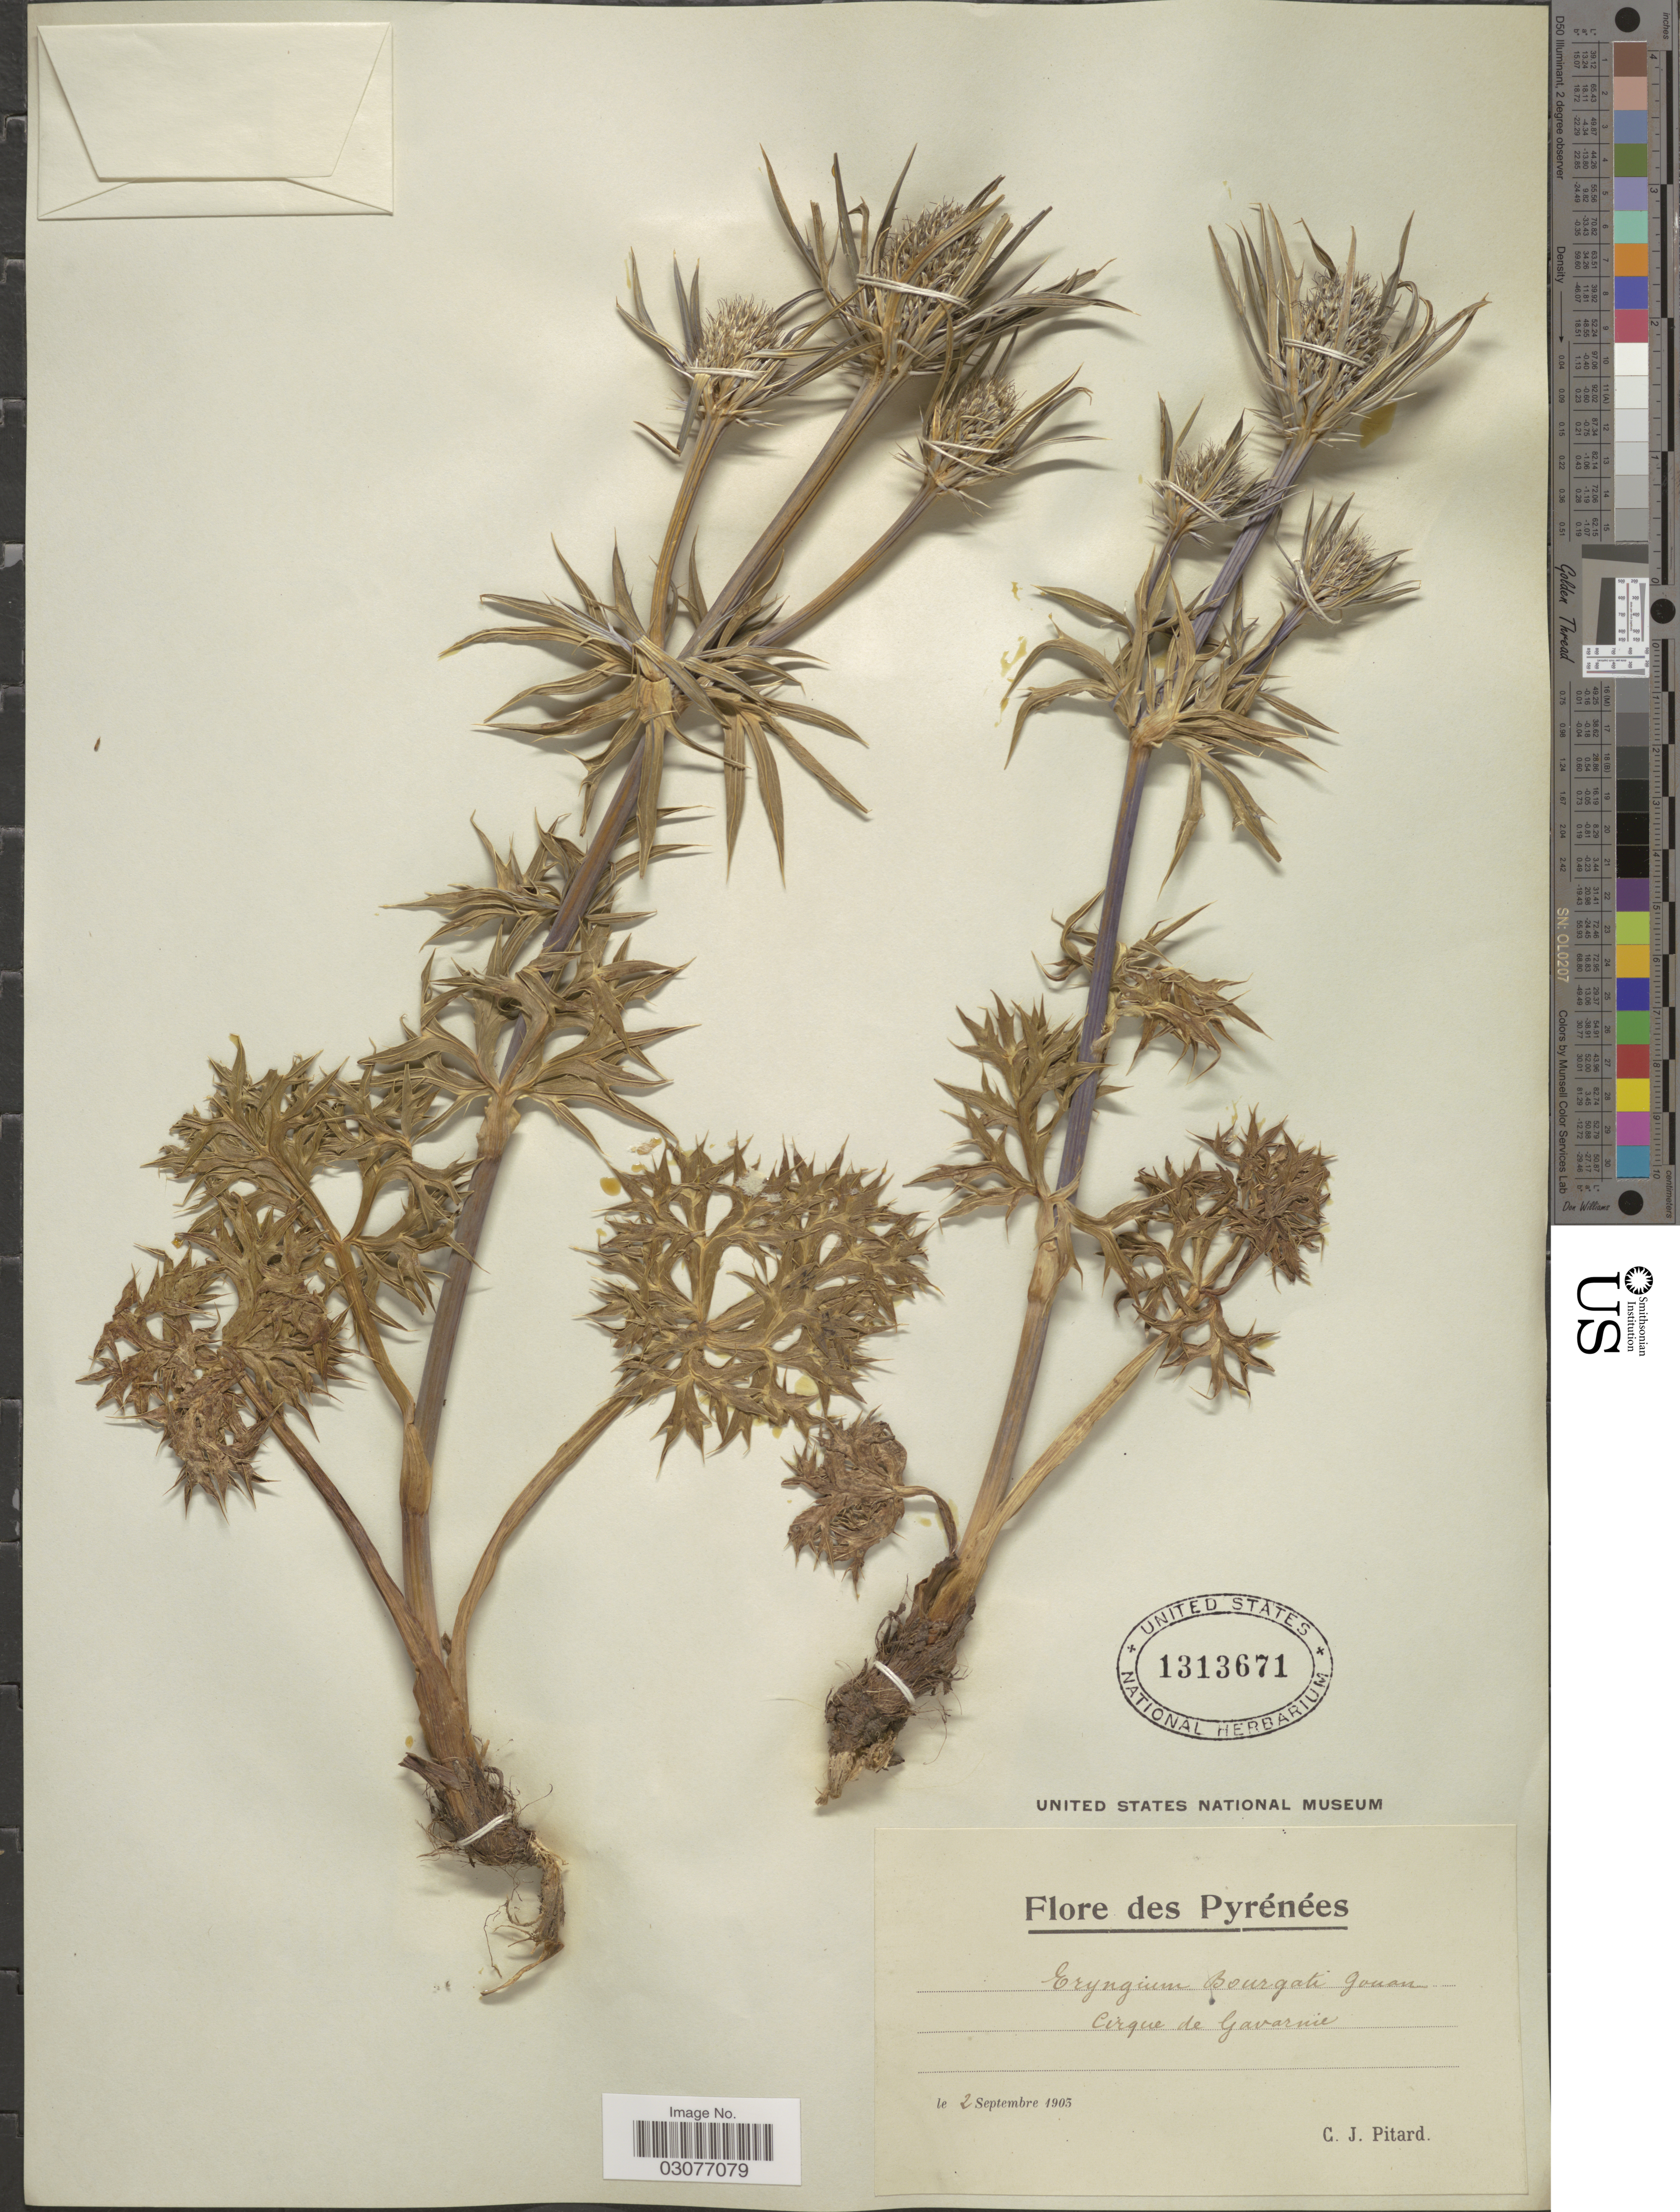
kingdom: Plantae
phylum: Tracheophyta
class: Magnoliopsida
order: Apiales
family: Apiaceae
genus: Eryngium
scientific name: Eryngium bourgatii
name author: Gouan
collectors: C. Pitard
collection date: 1905-09-02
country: France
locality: Pyrénées. Cirque de Gavarnie.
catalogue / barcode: US 1313671